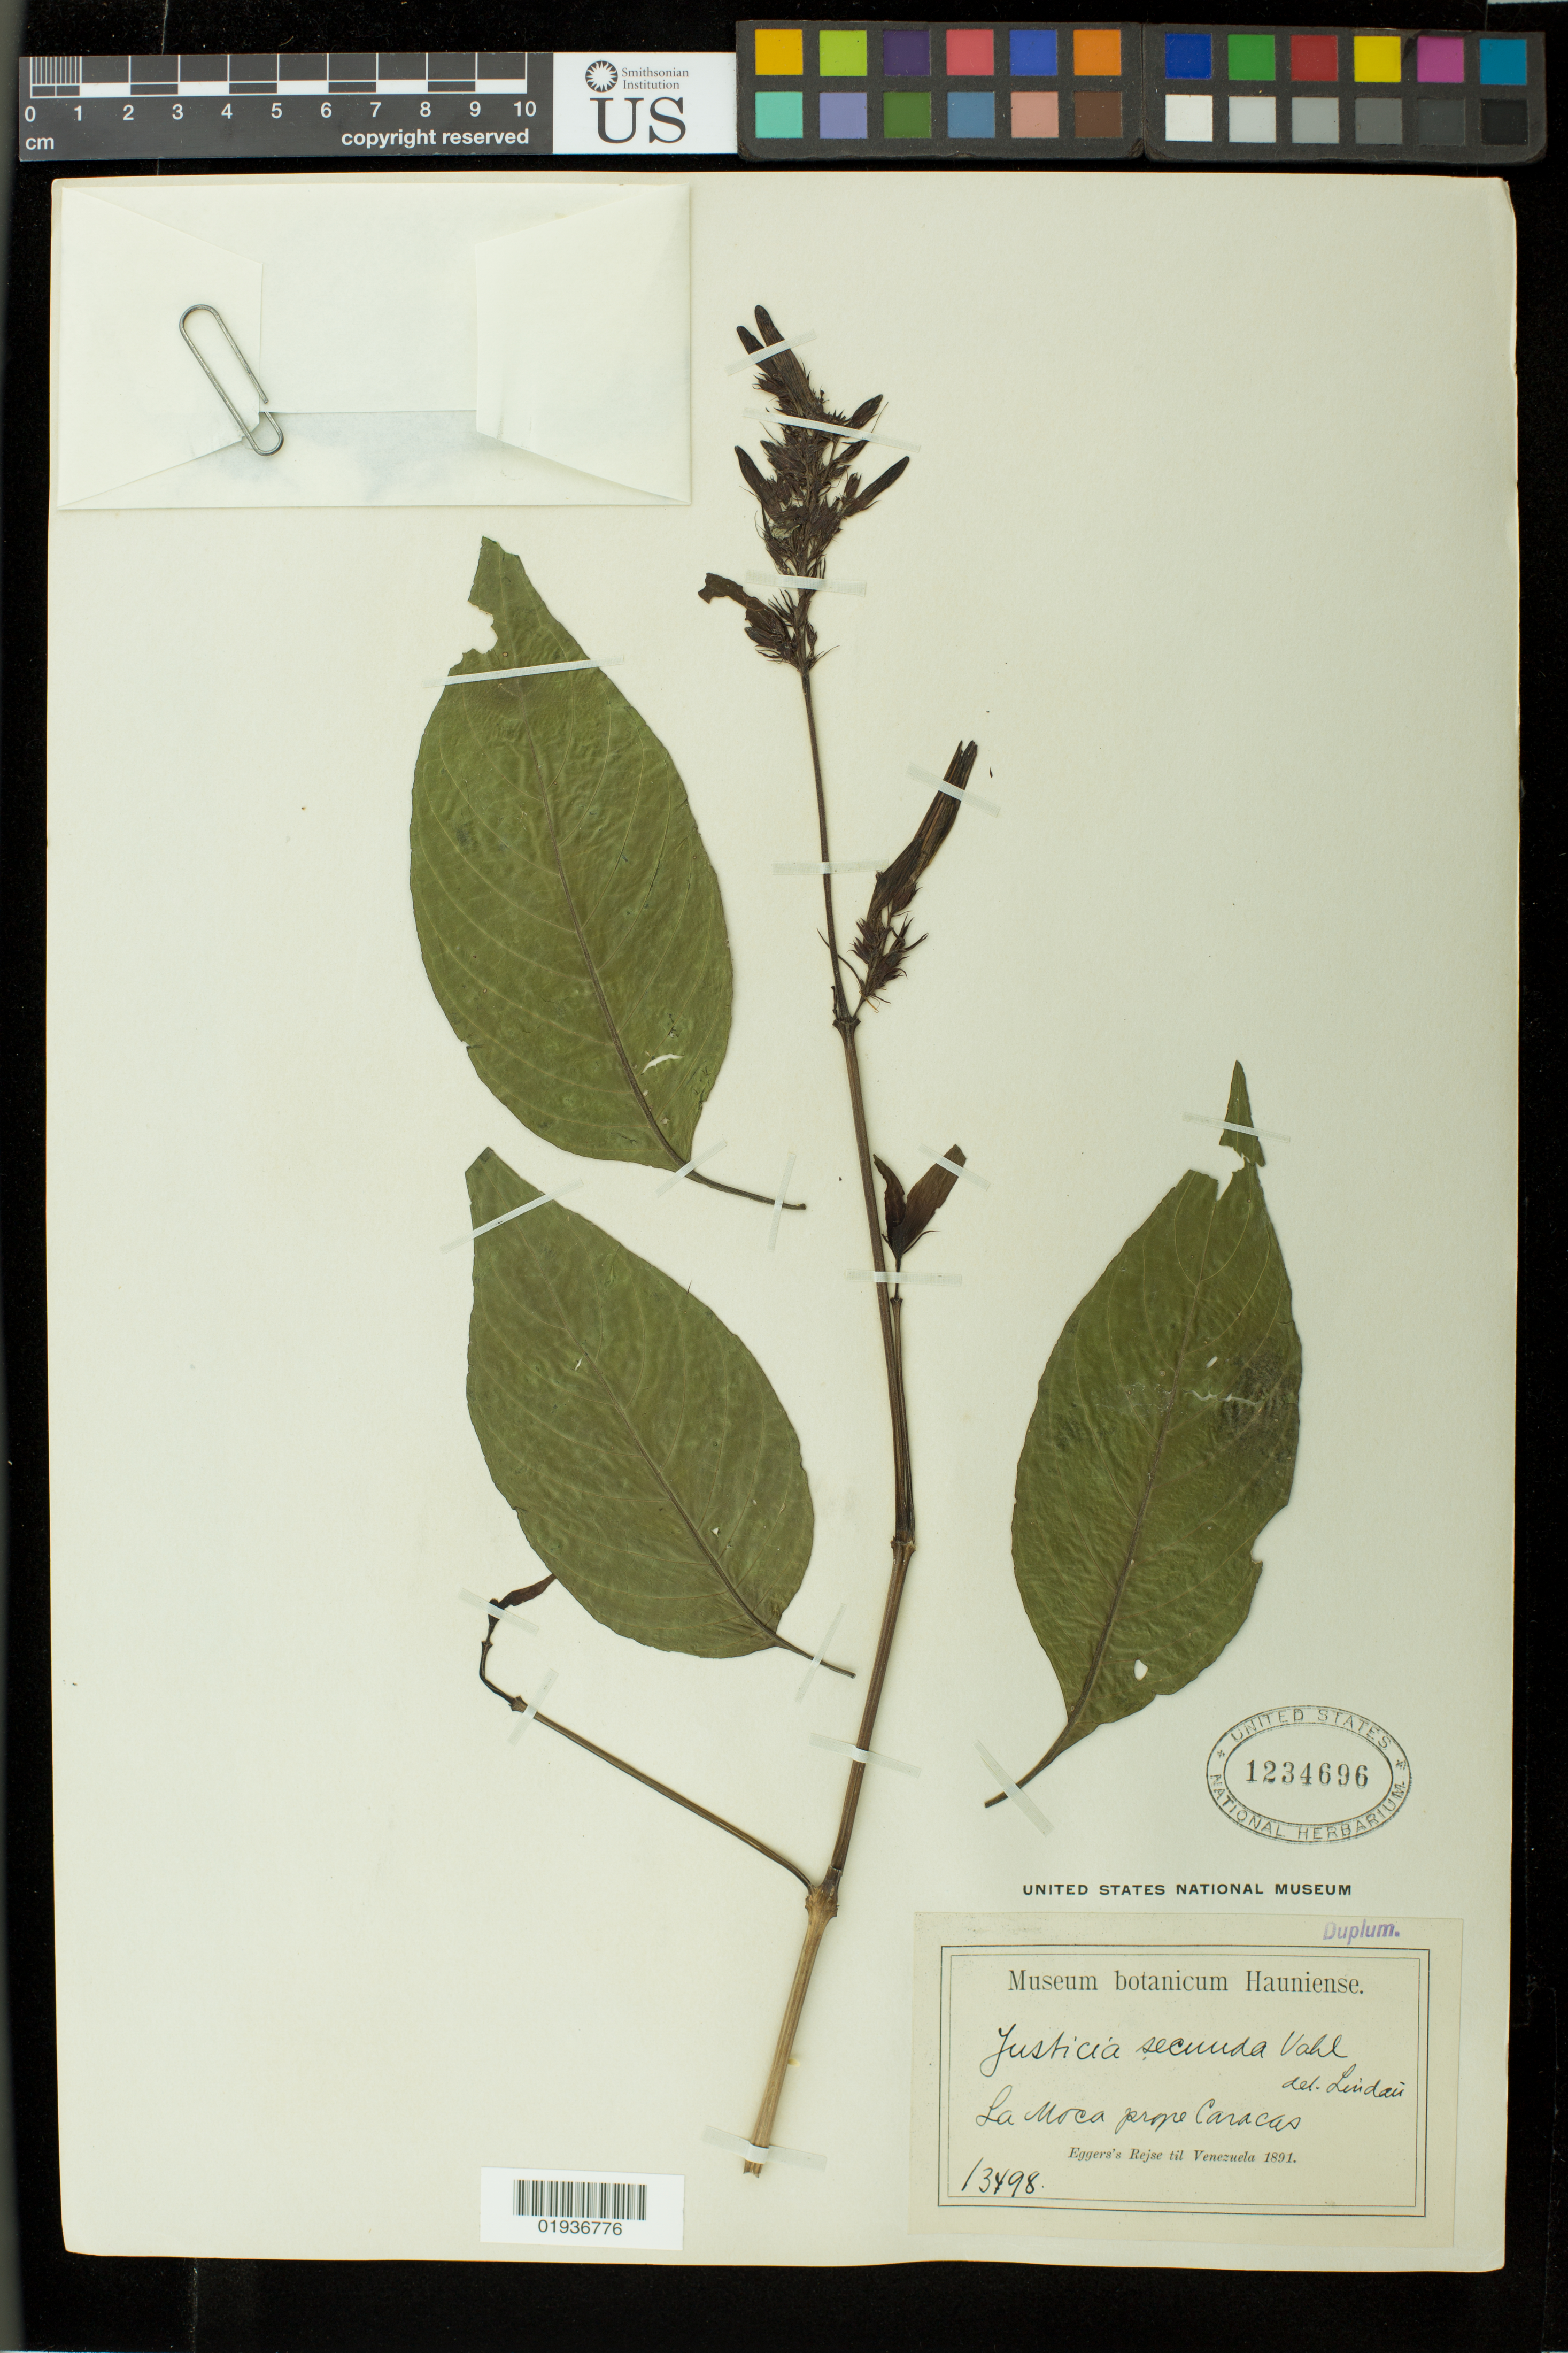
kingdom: Plantae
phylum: Tracheophyta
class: Magnoliopsida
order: Lamiales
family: Acanthaceae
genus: Justicia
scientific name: Justicia secunda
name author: Vahl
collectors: E. Rejse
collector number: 13498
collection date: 1891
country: Venezuela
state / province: Distrito Federal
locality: La Moca prope Caracas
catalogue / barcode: US 1234696